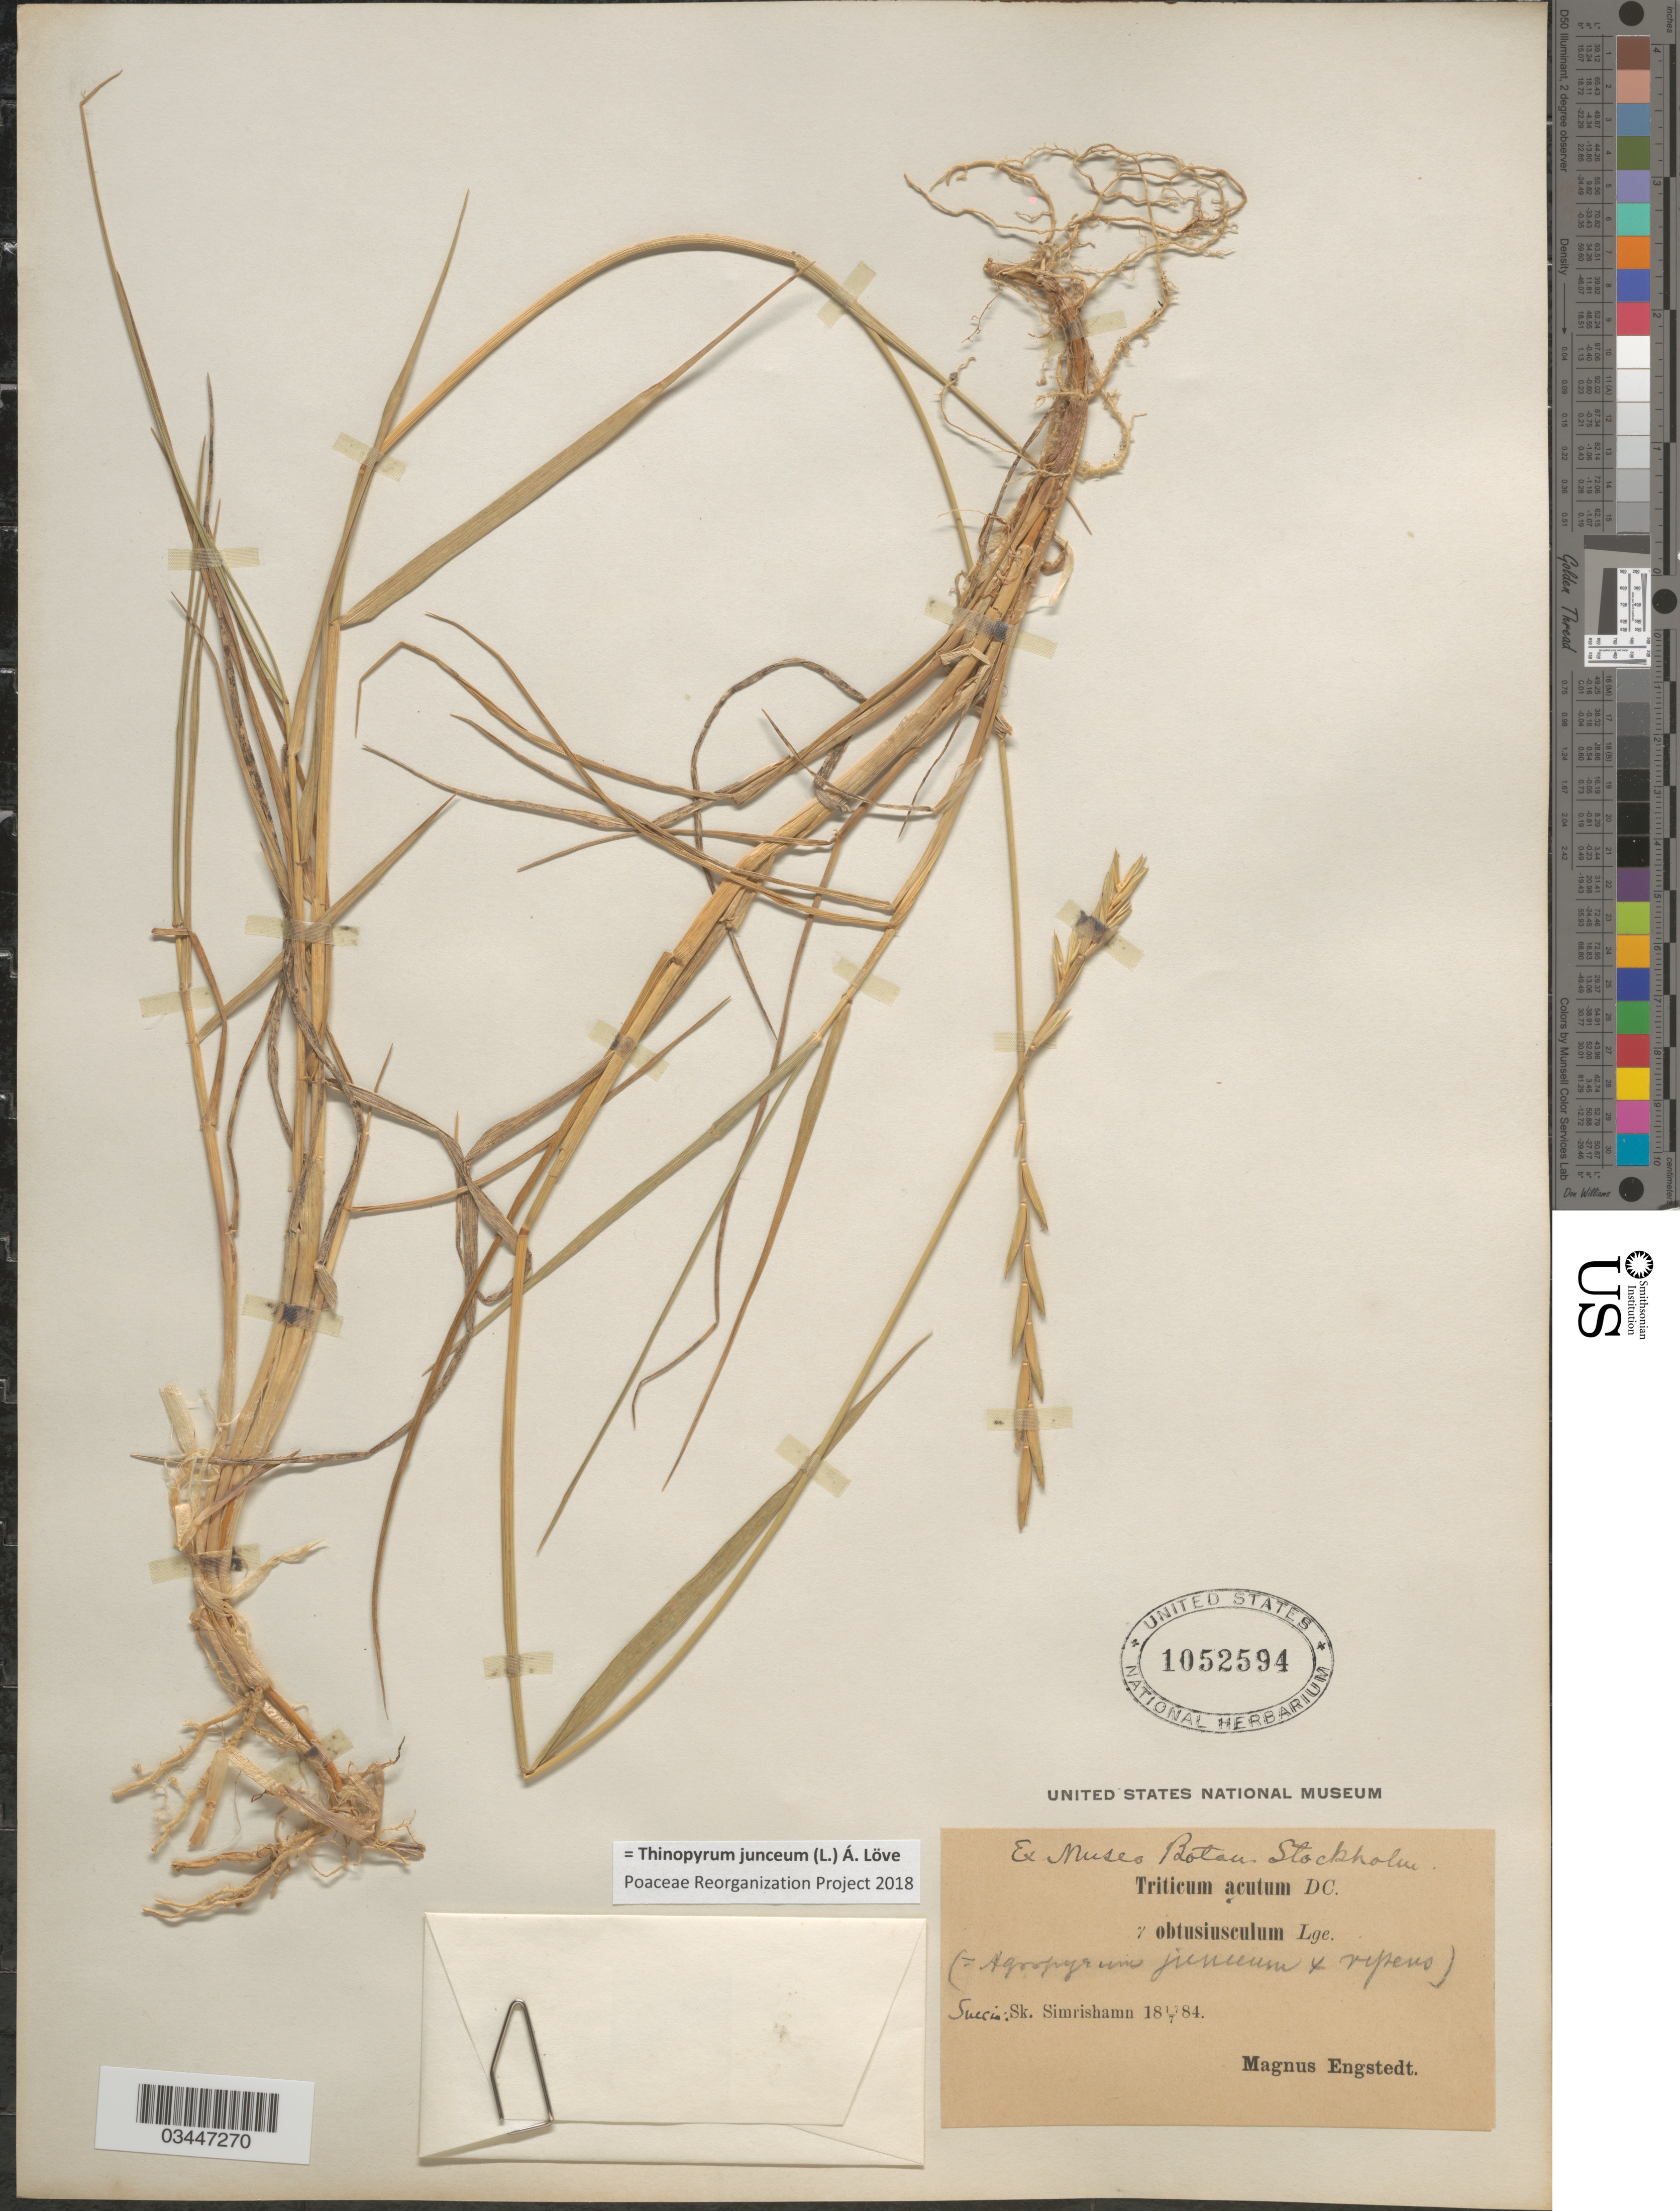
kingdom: Plantae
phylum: Tracheophyta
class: Liliopsida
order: Poales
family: Poaceae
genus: Thinopyrum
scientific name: Thinopyrum junceum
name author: (L.) Á. Löve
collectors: M. Engstedt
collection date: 1884-07-17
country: Sweden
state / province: Skåne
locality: Suecia. Sk. Simrishamn.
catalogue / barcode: US 1052594